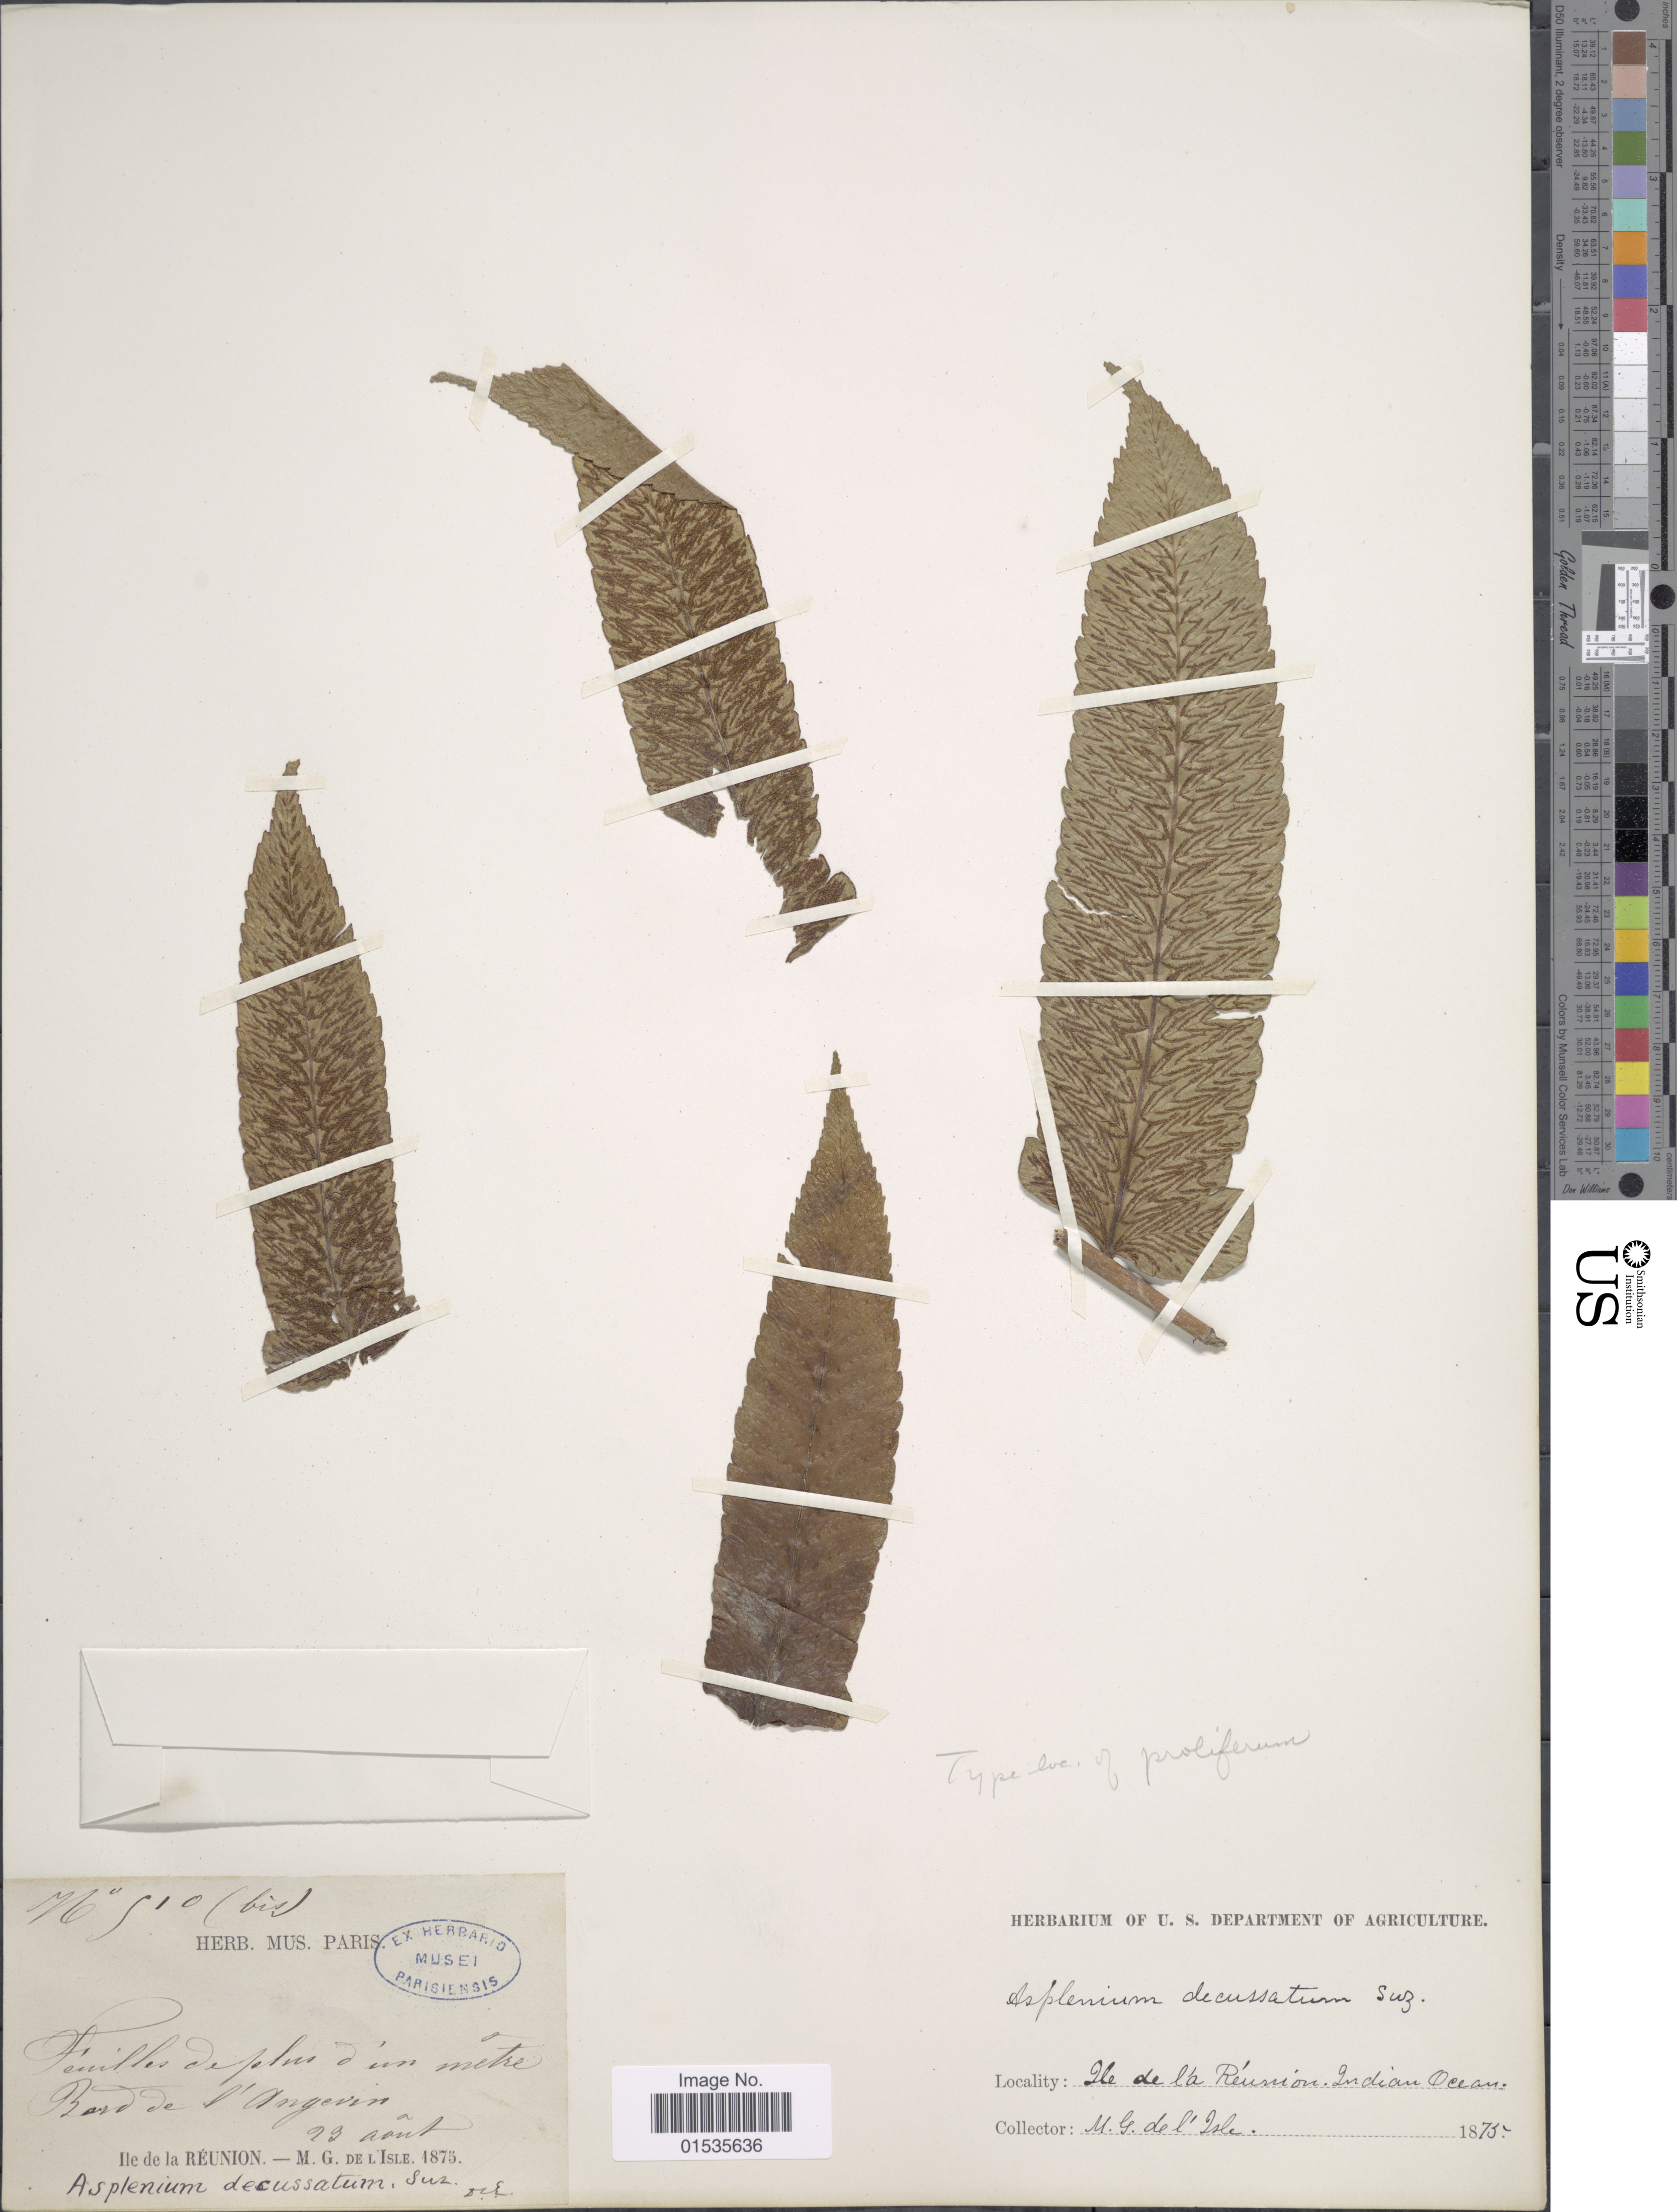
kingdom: Plantae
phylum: Tracheophyta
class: Polypodiopsida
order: Polypodiales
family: Athyriaceae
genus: Diplazium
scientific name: Diplazium proliferum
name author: (Lam.) Thouars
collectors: M. de L'Isle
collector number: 510*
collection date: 1875-08-23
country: Reunion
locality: Ile de la Reunion, Indian Ocean.